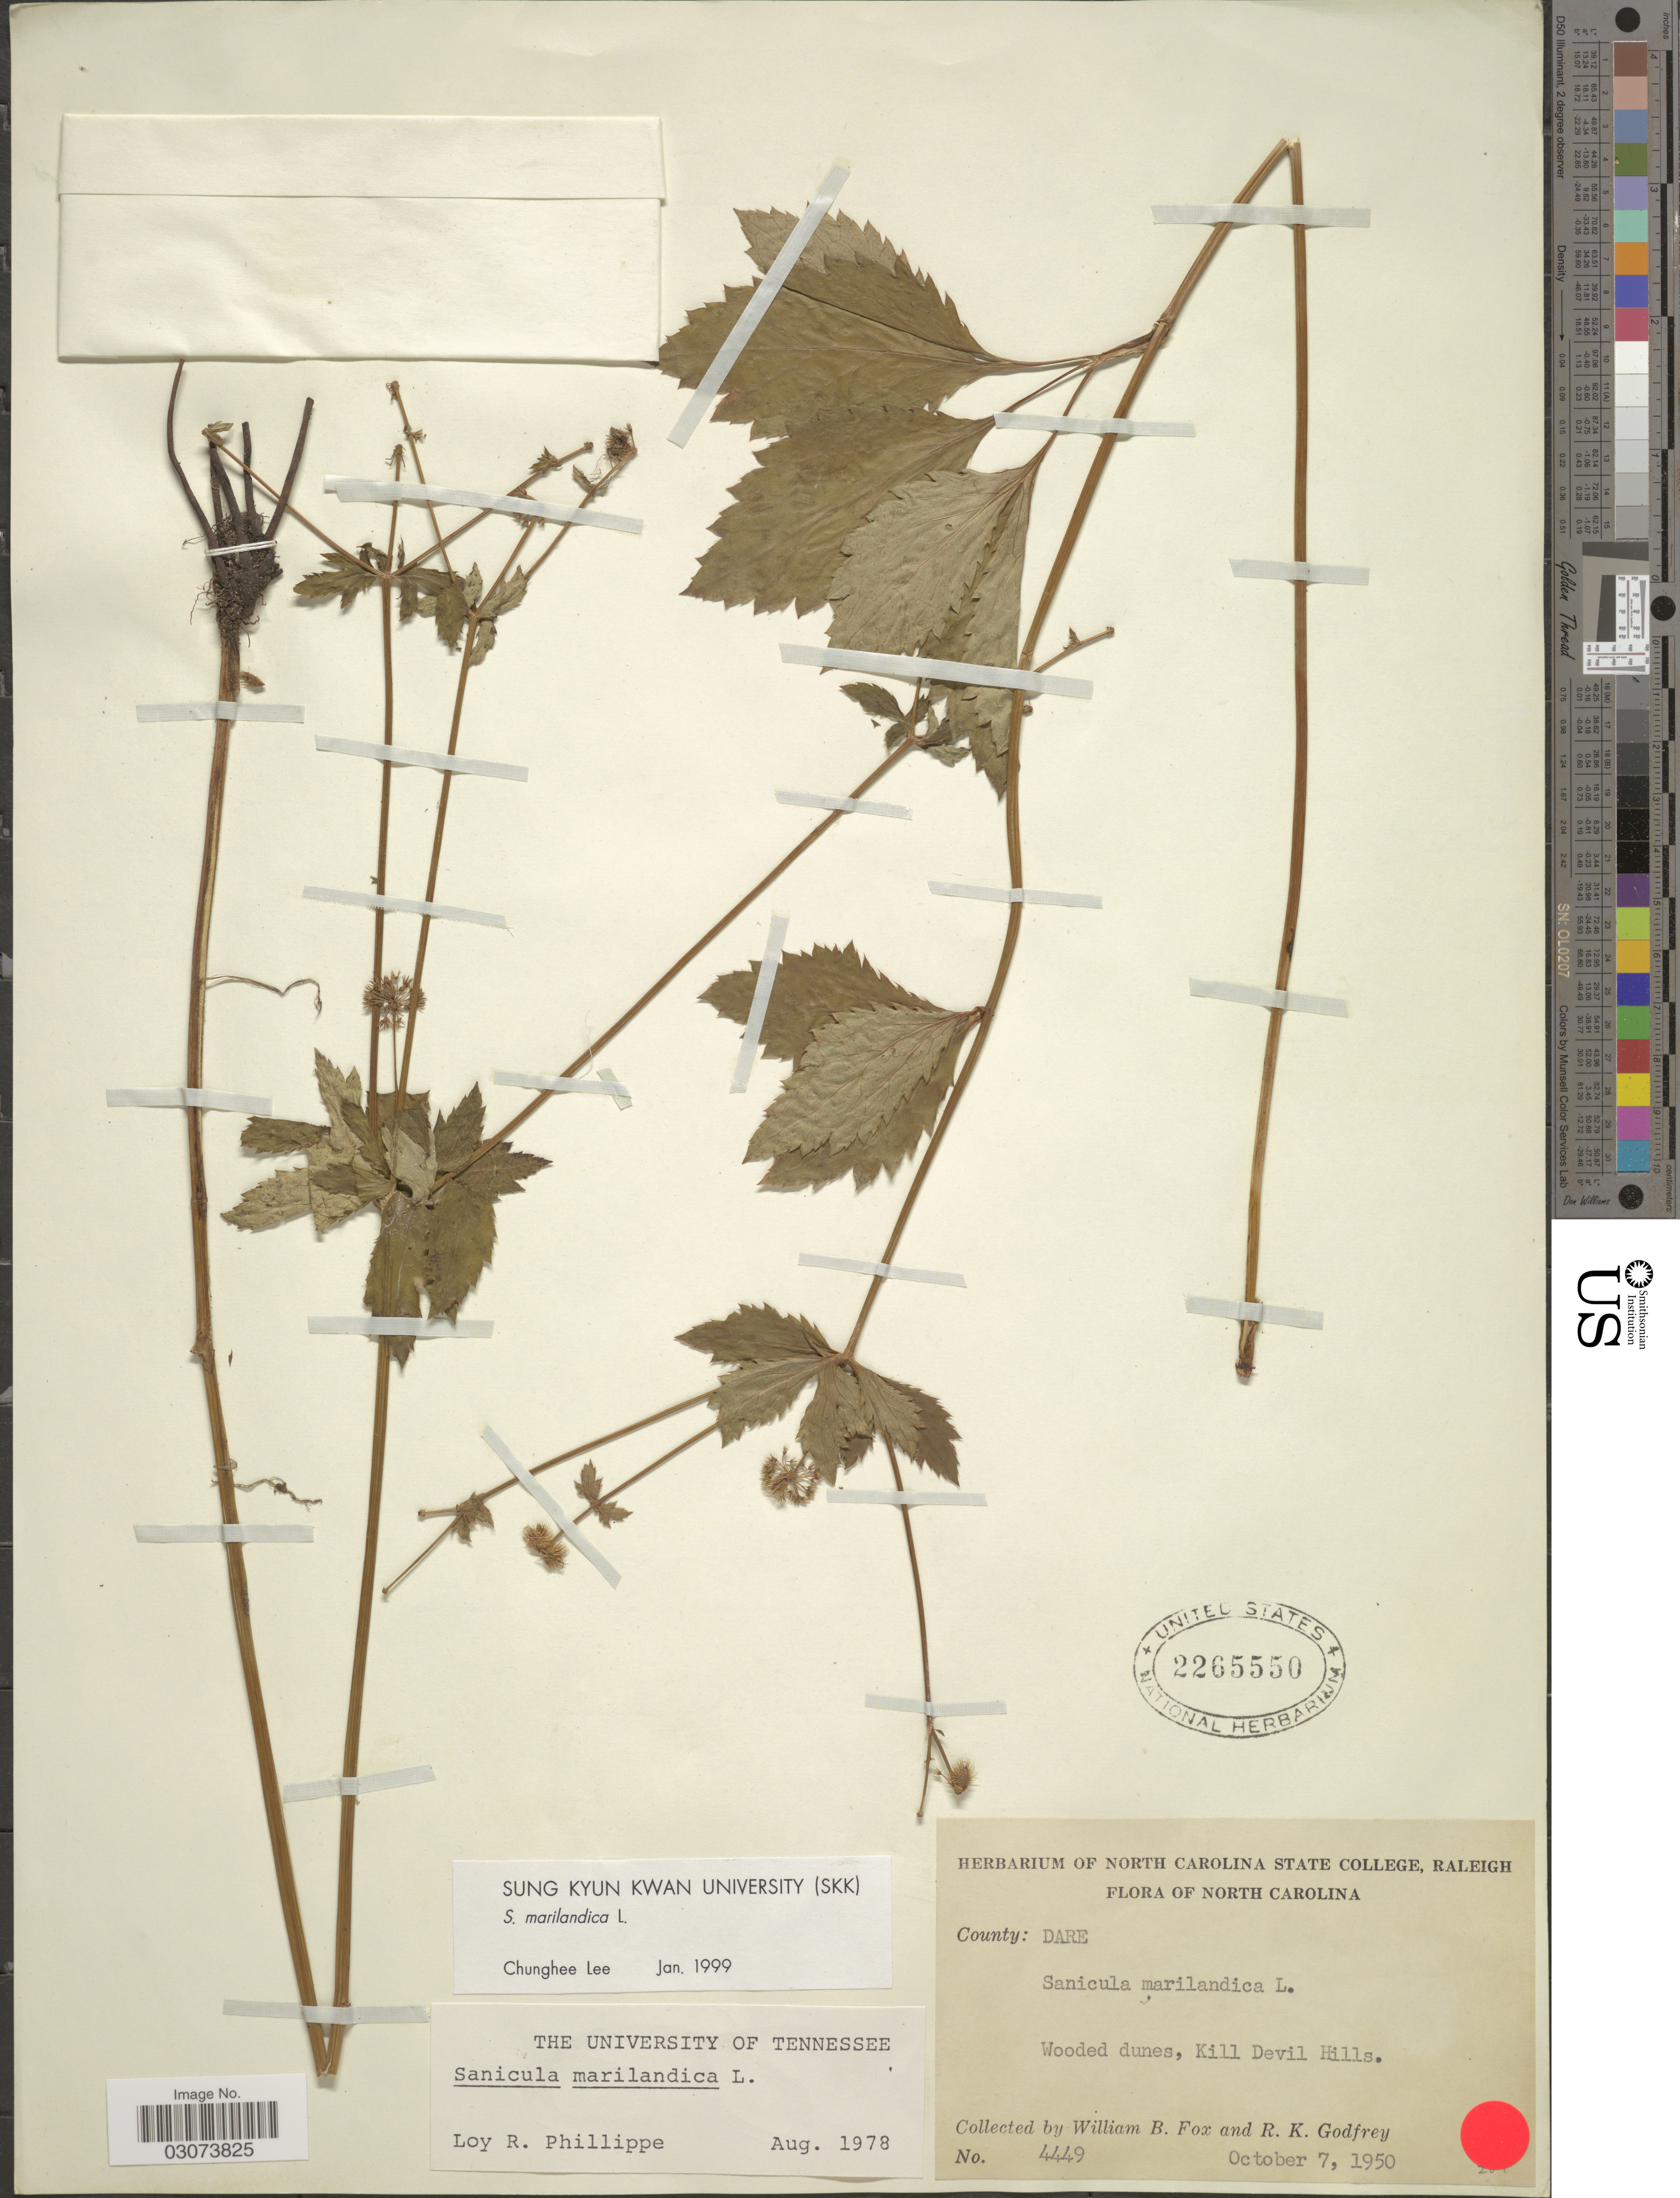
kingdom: Plantae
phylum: Tracheophyta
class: Magnoliopsida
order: Apiales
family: Apiaceae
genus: Sanicula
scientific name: Sanicula marilandica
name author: L.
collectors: W. B. Fox & R. K. Godfrey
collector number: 4449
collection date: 1950-10-07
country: United States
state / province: North Carolina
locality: County: Dare. Kill Devil Hills.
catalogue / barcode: US 2265550